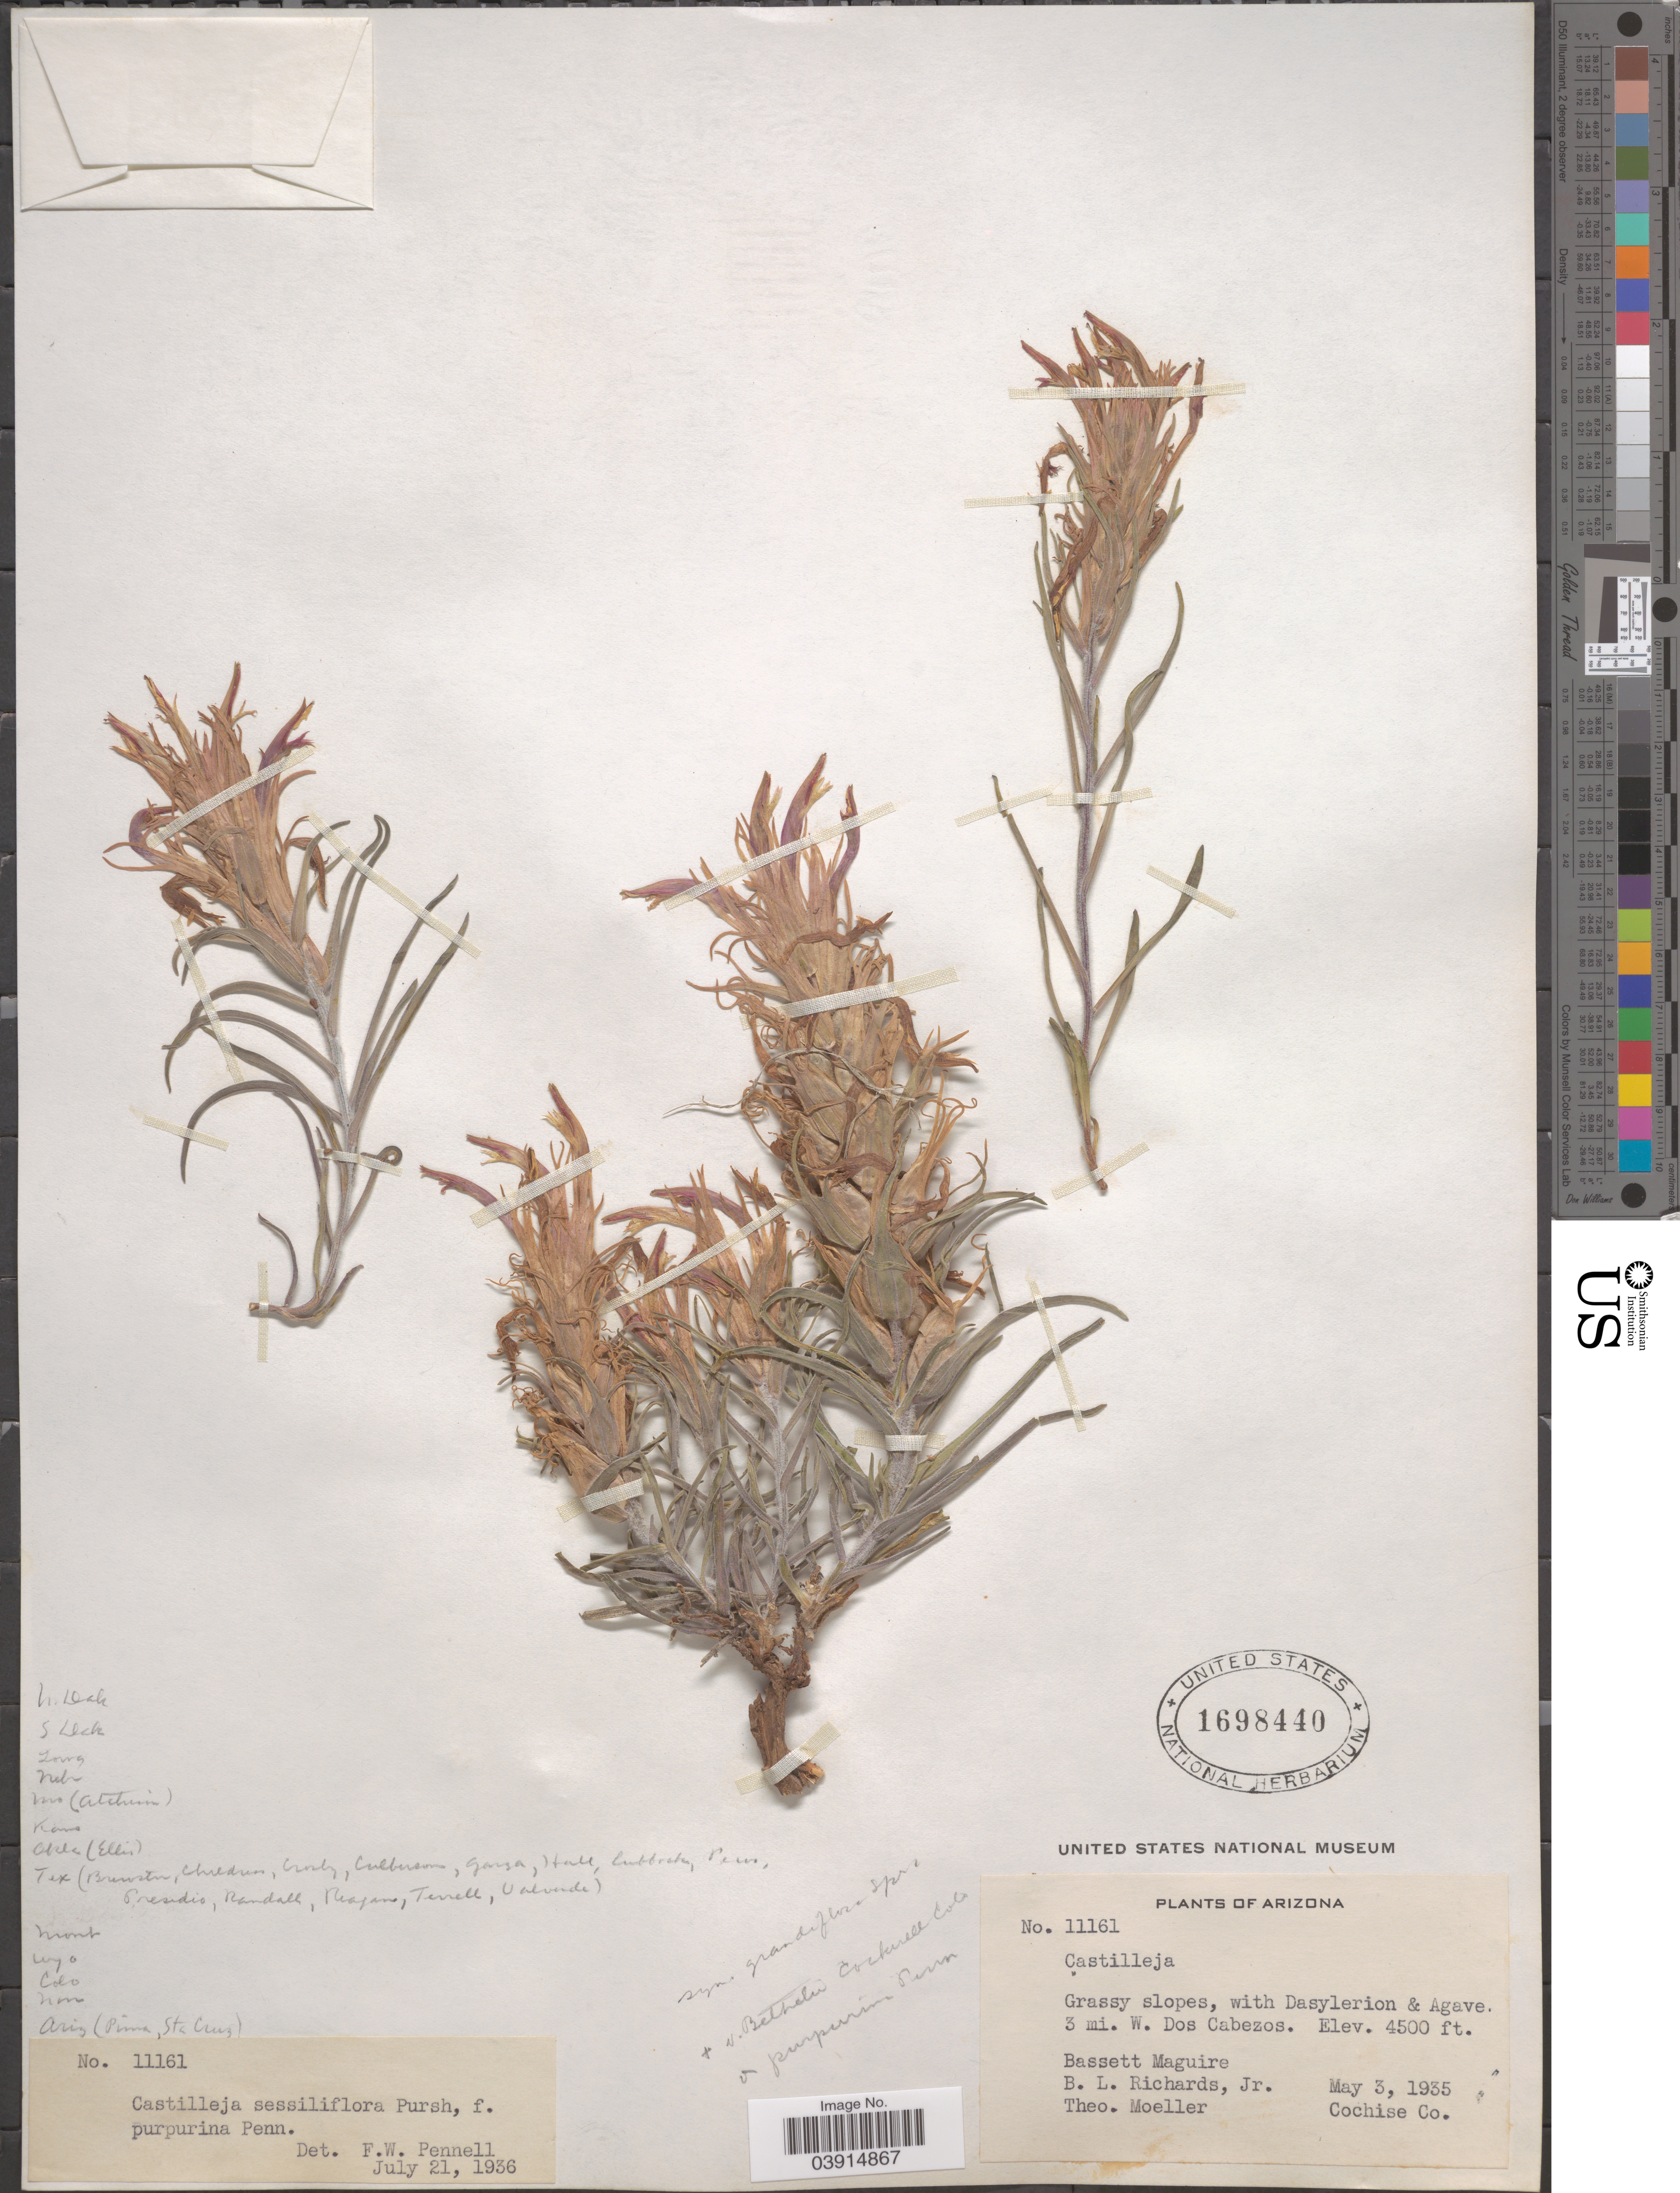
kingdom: Plantae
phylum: Tracheophyta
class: Magnoliopsida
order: Lamiales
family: Orobanchaceae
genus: Castilleja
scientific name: Castilleja sp.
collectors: B. Maguire, B. Richards & T. Moeller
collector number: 11161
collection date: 1935-05-03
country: United States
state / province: Arizona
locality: Grassy slopes, with Daylerion & Agave. 3 mi. W. Dos Cabezos. Cochise Co.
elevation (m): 1372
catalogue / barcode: US 1698440